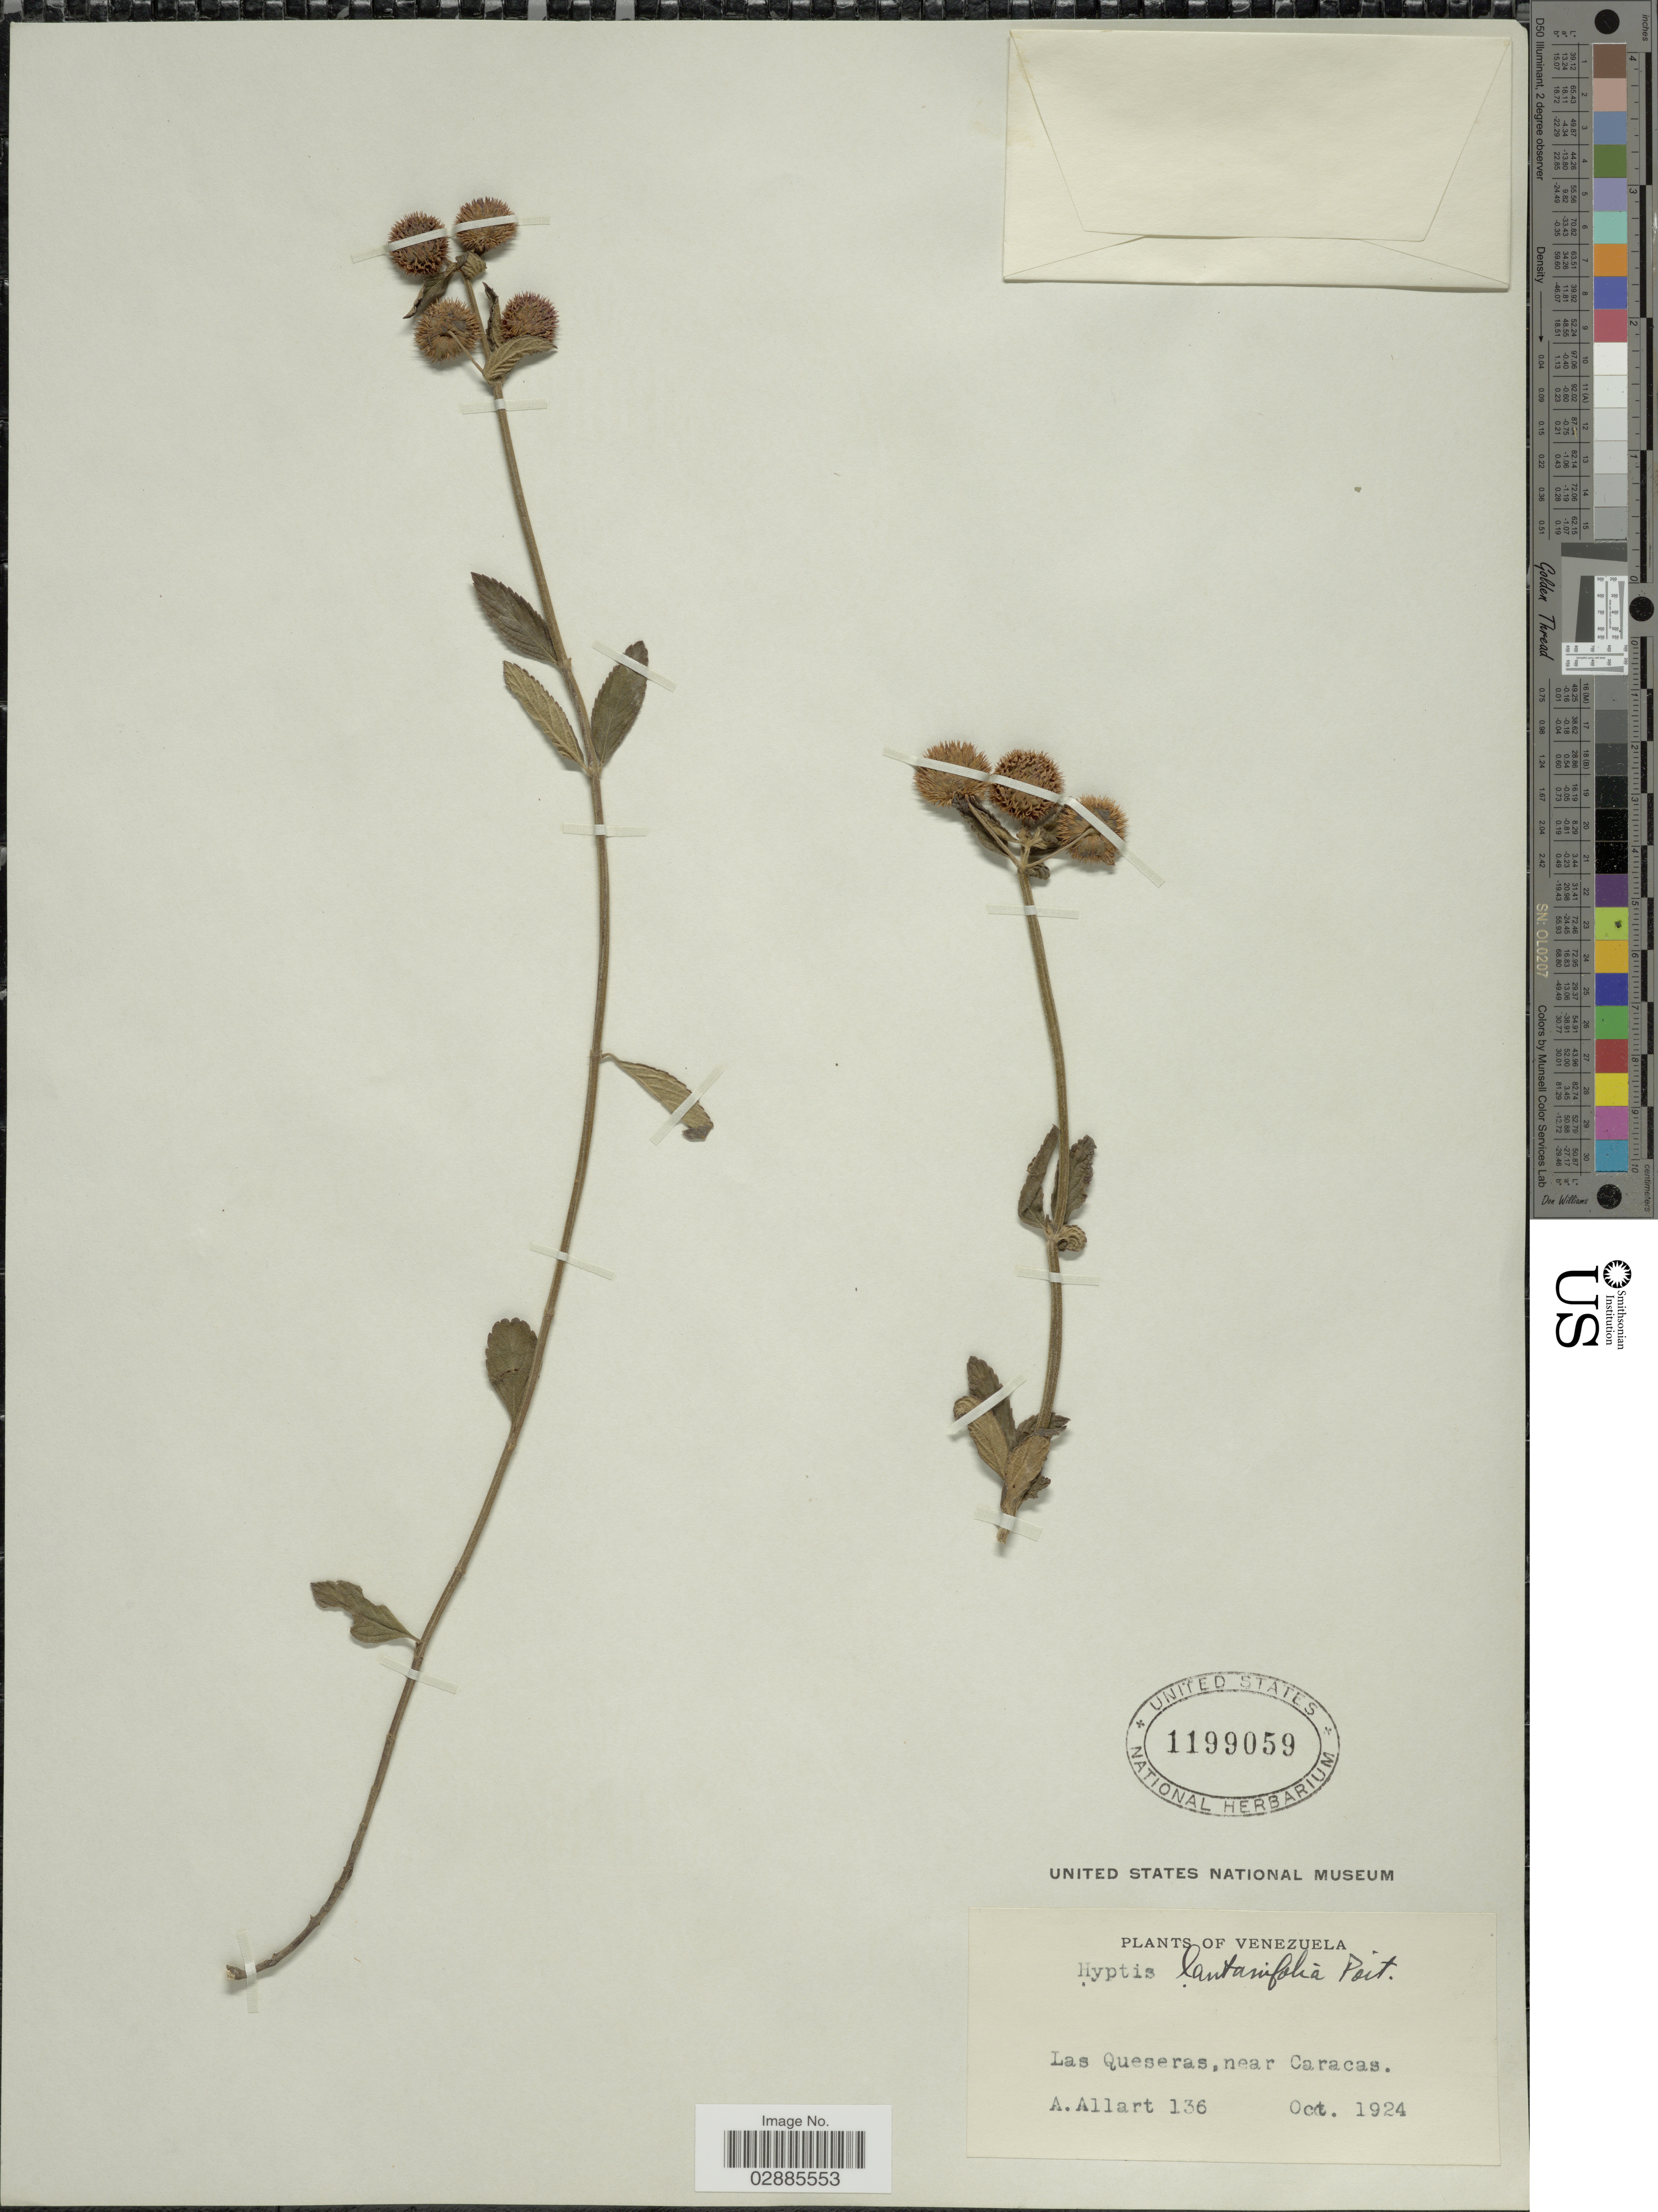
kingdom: Plantae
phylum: Tracheophyta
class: Magnoliopsida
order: Lamiales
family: Lamiaceae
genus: Hyptis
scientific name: Hyptis lantanifolia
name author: Poit.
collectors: A. Allart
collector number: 136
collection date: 1924-10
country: Venezuela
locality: Las Queseras, near Caracas.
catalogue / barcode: US 1199059